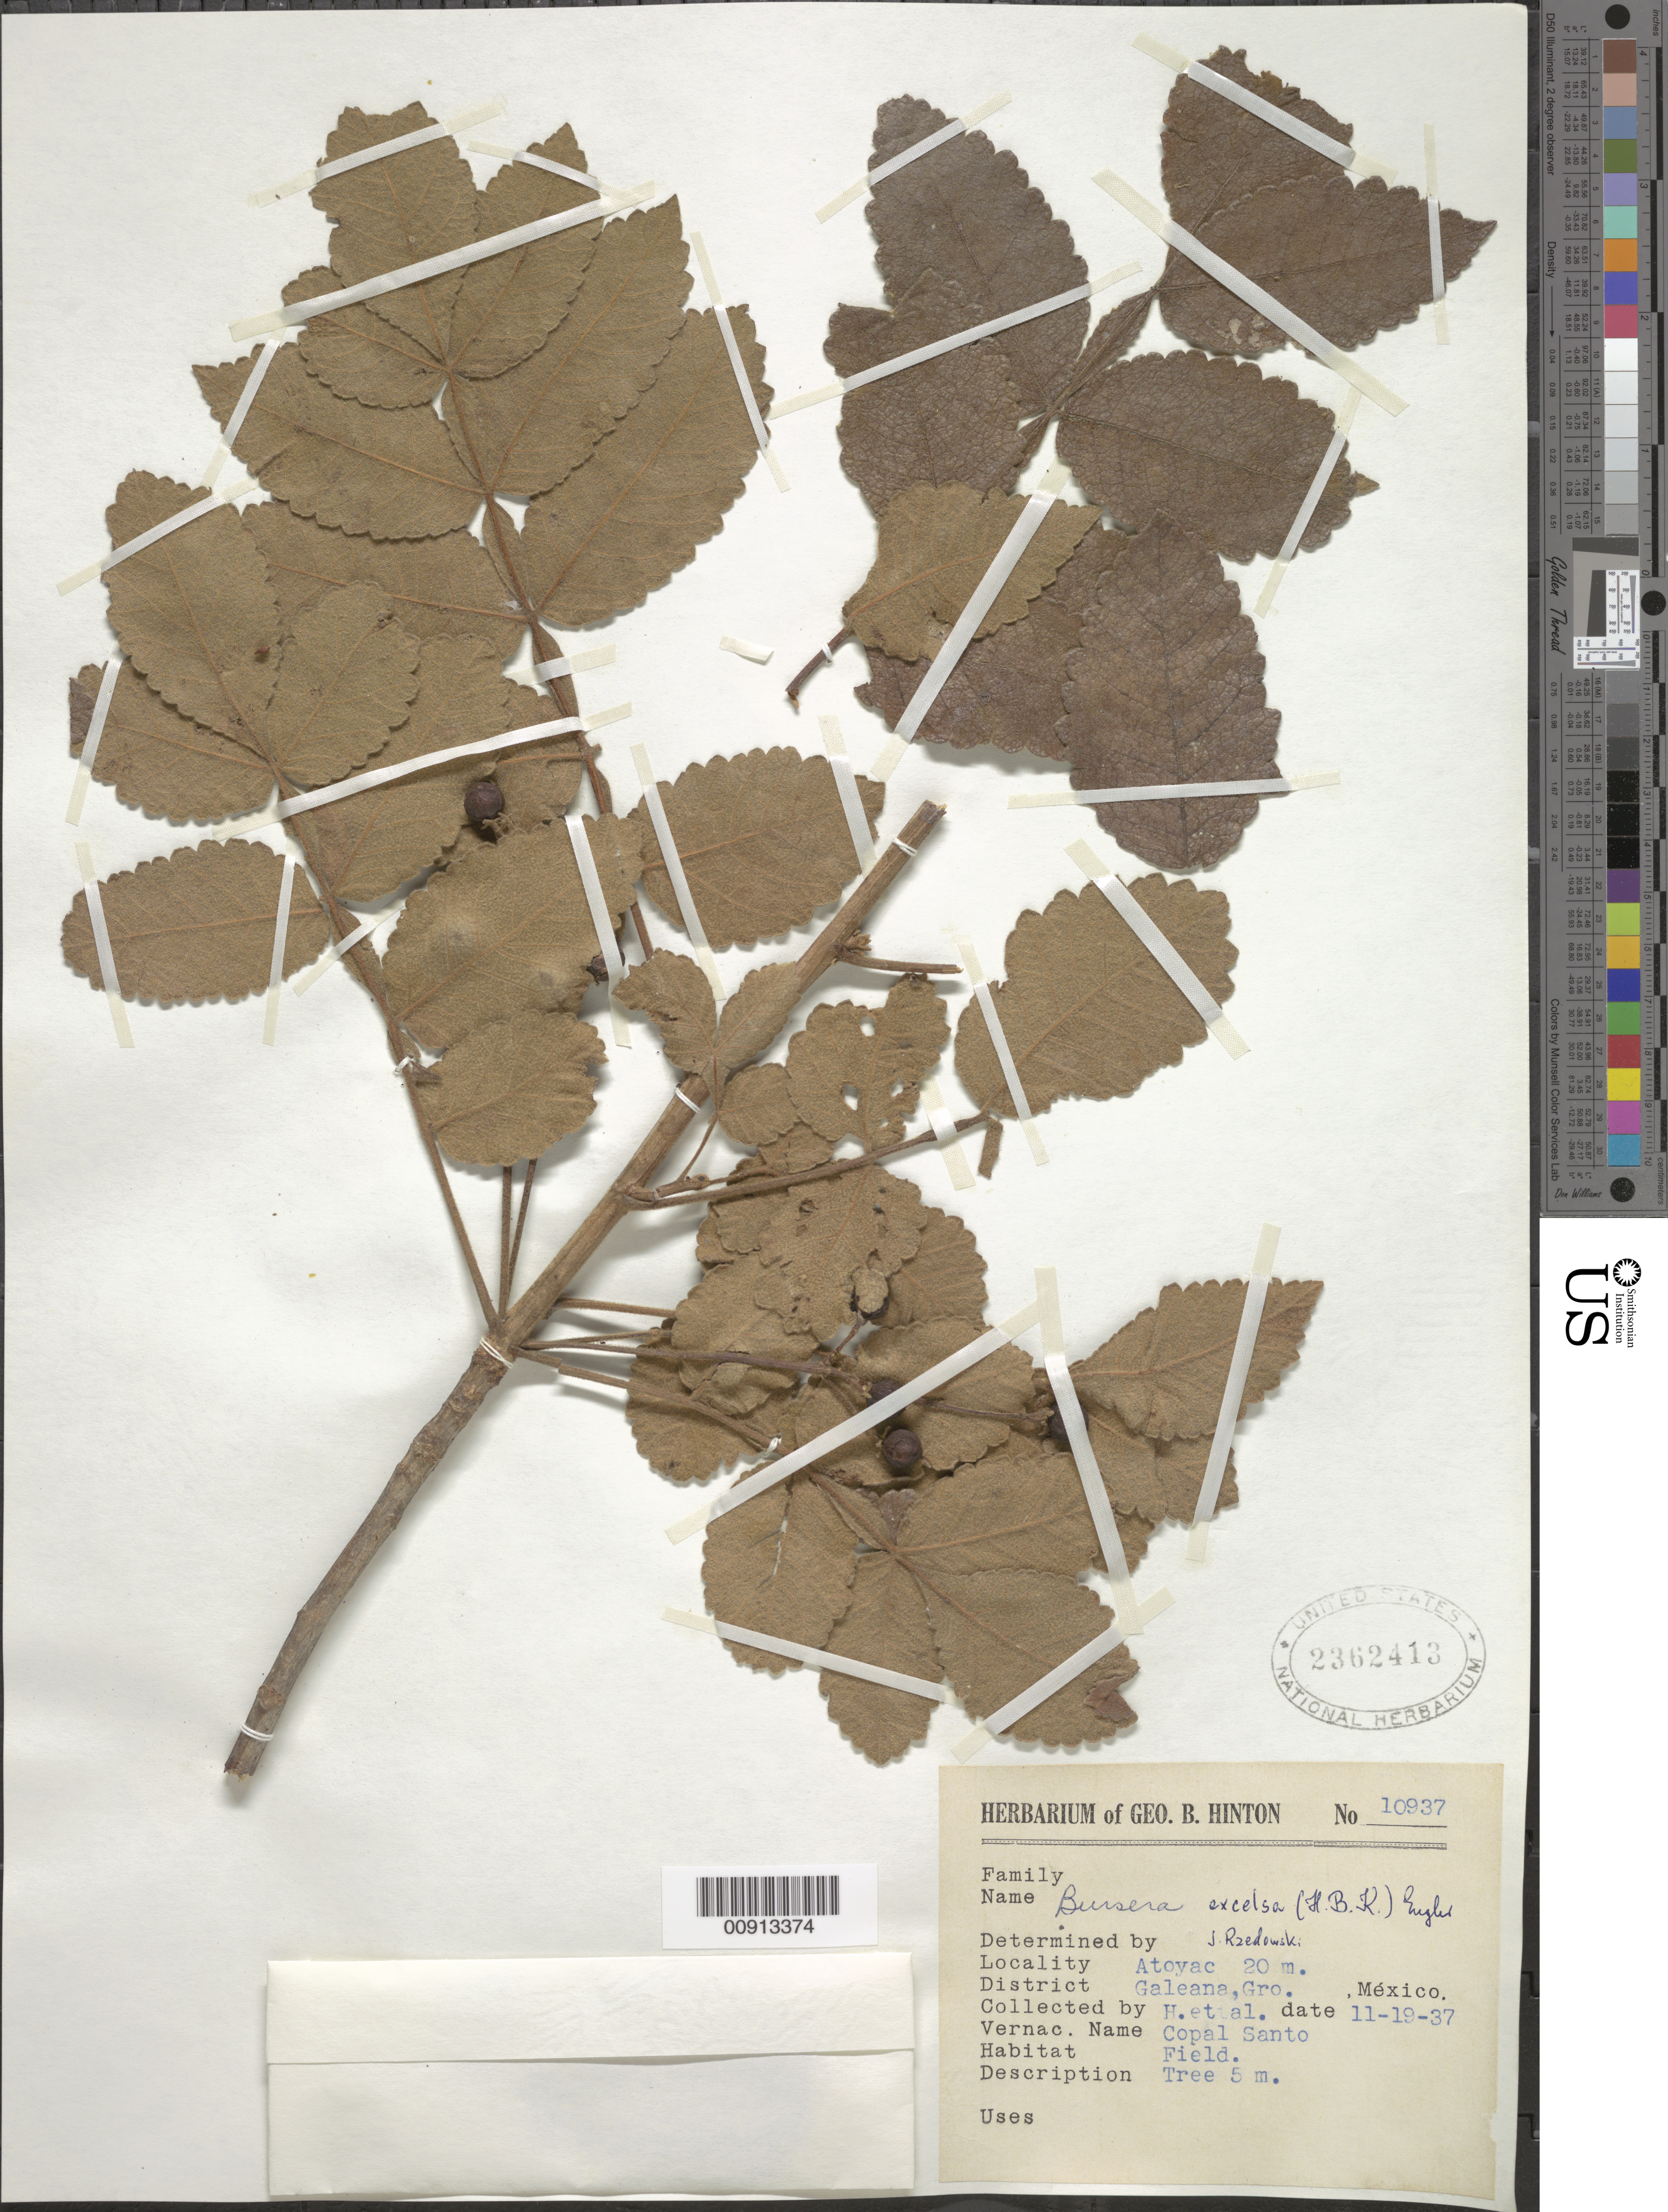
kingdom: Plantae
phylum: Tracheophyta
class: Magnoliopsida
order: Sapindales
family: Burseraceae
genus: Bursera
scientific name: Bursera excelsa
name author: (Kunth) Engl.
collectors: G. B. Hinton & et al.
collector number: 10937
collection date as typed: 19 Nov 1937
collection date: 1937-11-19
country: Mexico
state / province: Guerrero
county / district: Galeana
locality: Atoyac, District Galeana, Guerrero.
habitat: Field.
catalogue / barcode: US 2362413